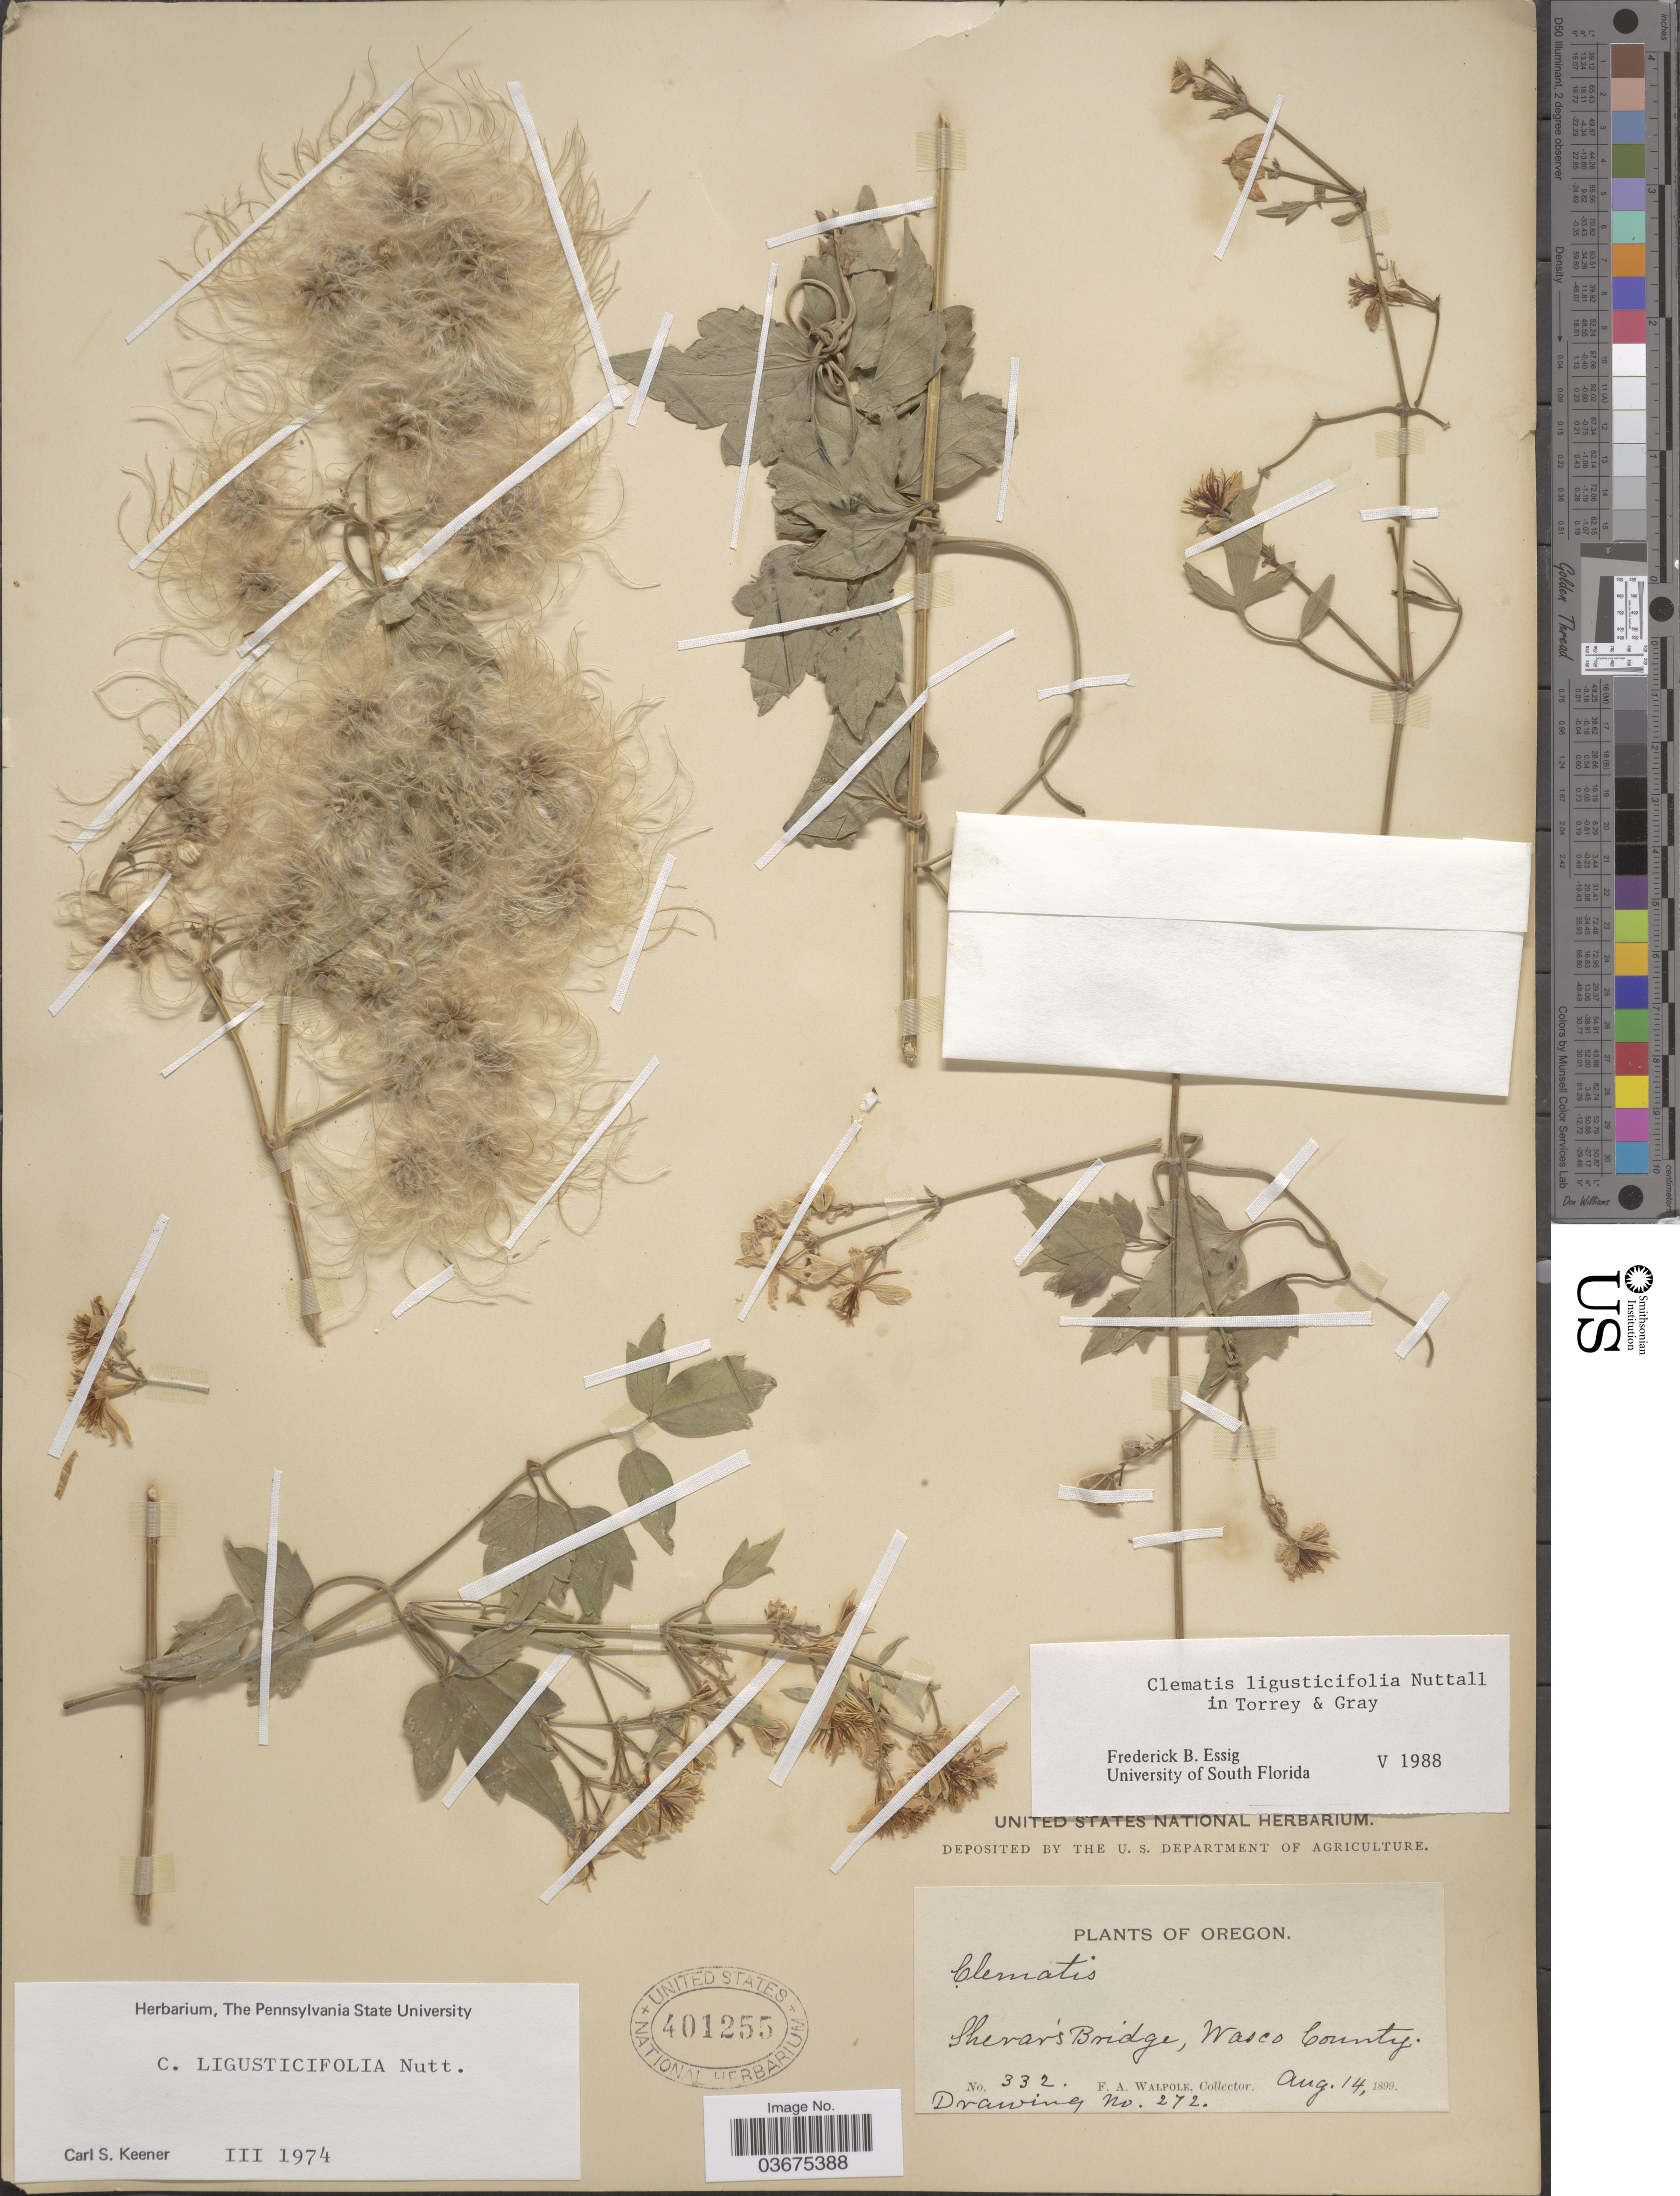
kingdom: Plantae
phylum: Tracheophyta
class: Magnoliopsida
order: Ranunculales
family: Ranunculaceae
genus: Clematis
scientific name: Clematis ligusticifolia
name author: Nutt.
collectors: F. Walpole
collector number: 332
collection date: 1899-08-14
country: United States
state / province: Oregon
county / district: Wasco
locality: Sherar's Bridge, Wasco County.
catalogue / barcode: US 401255